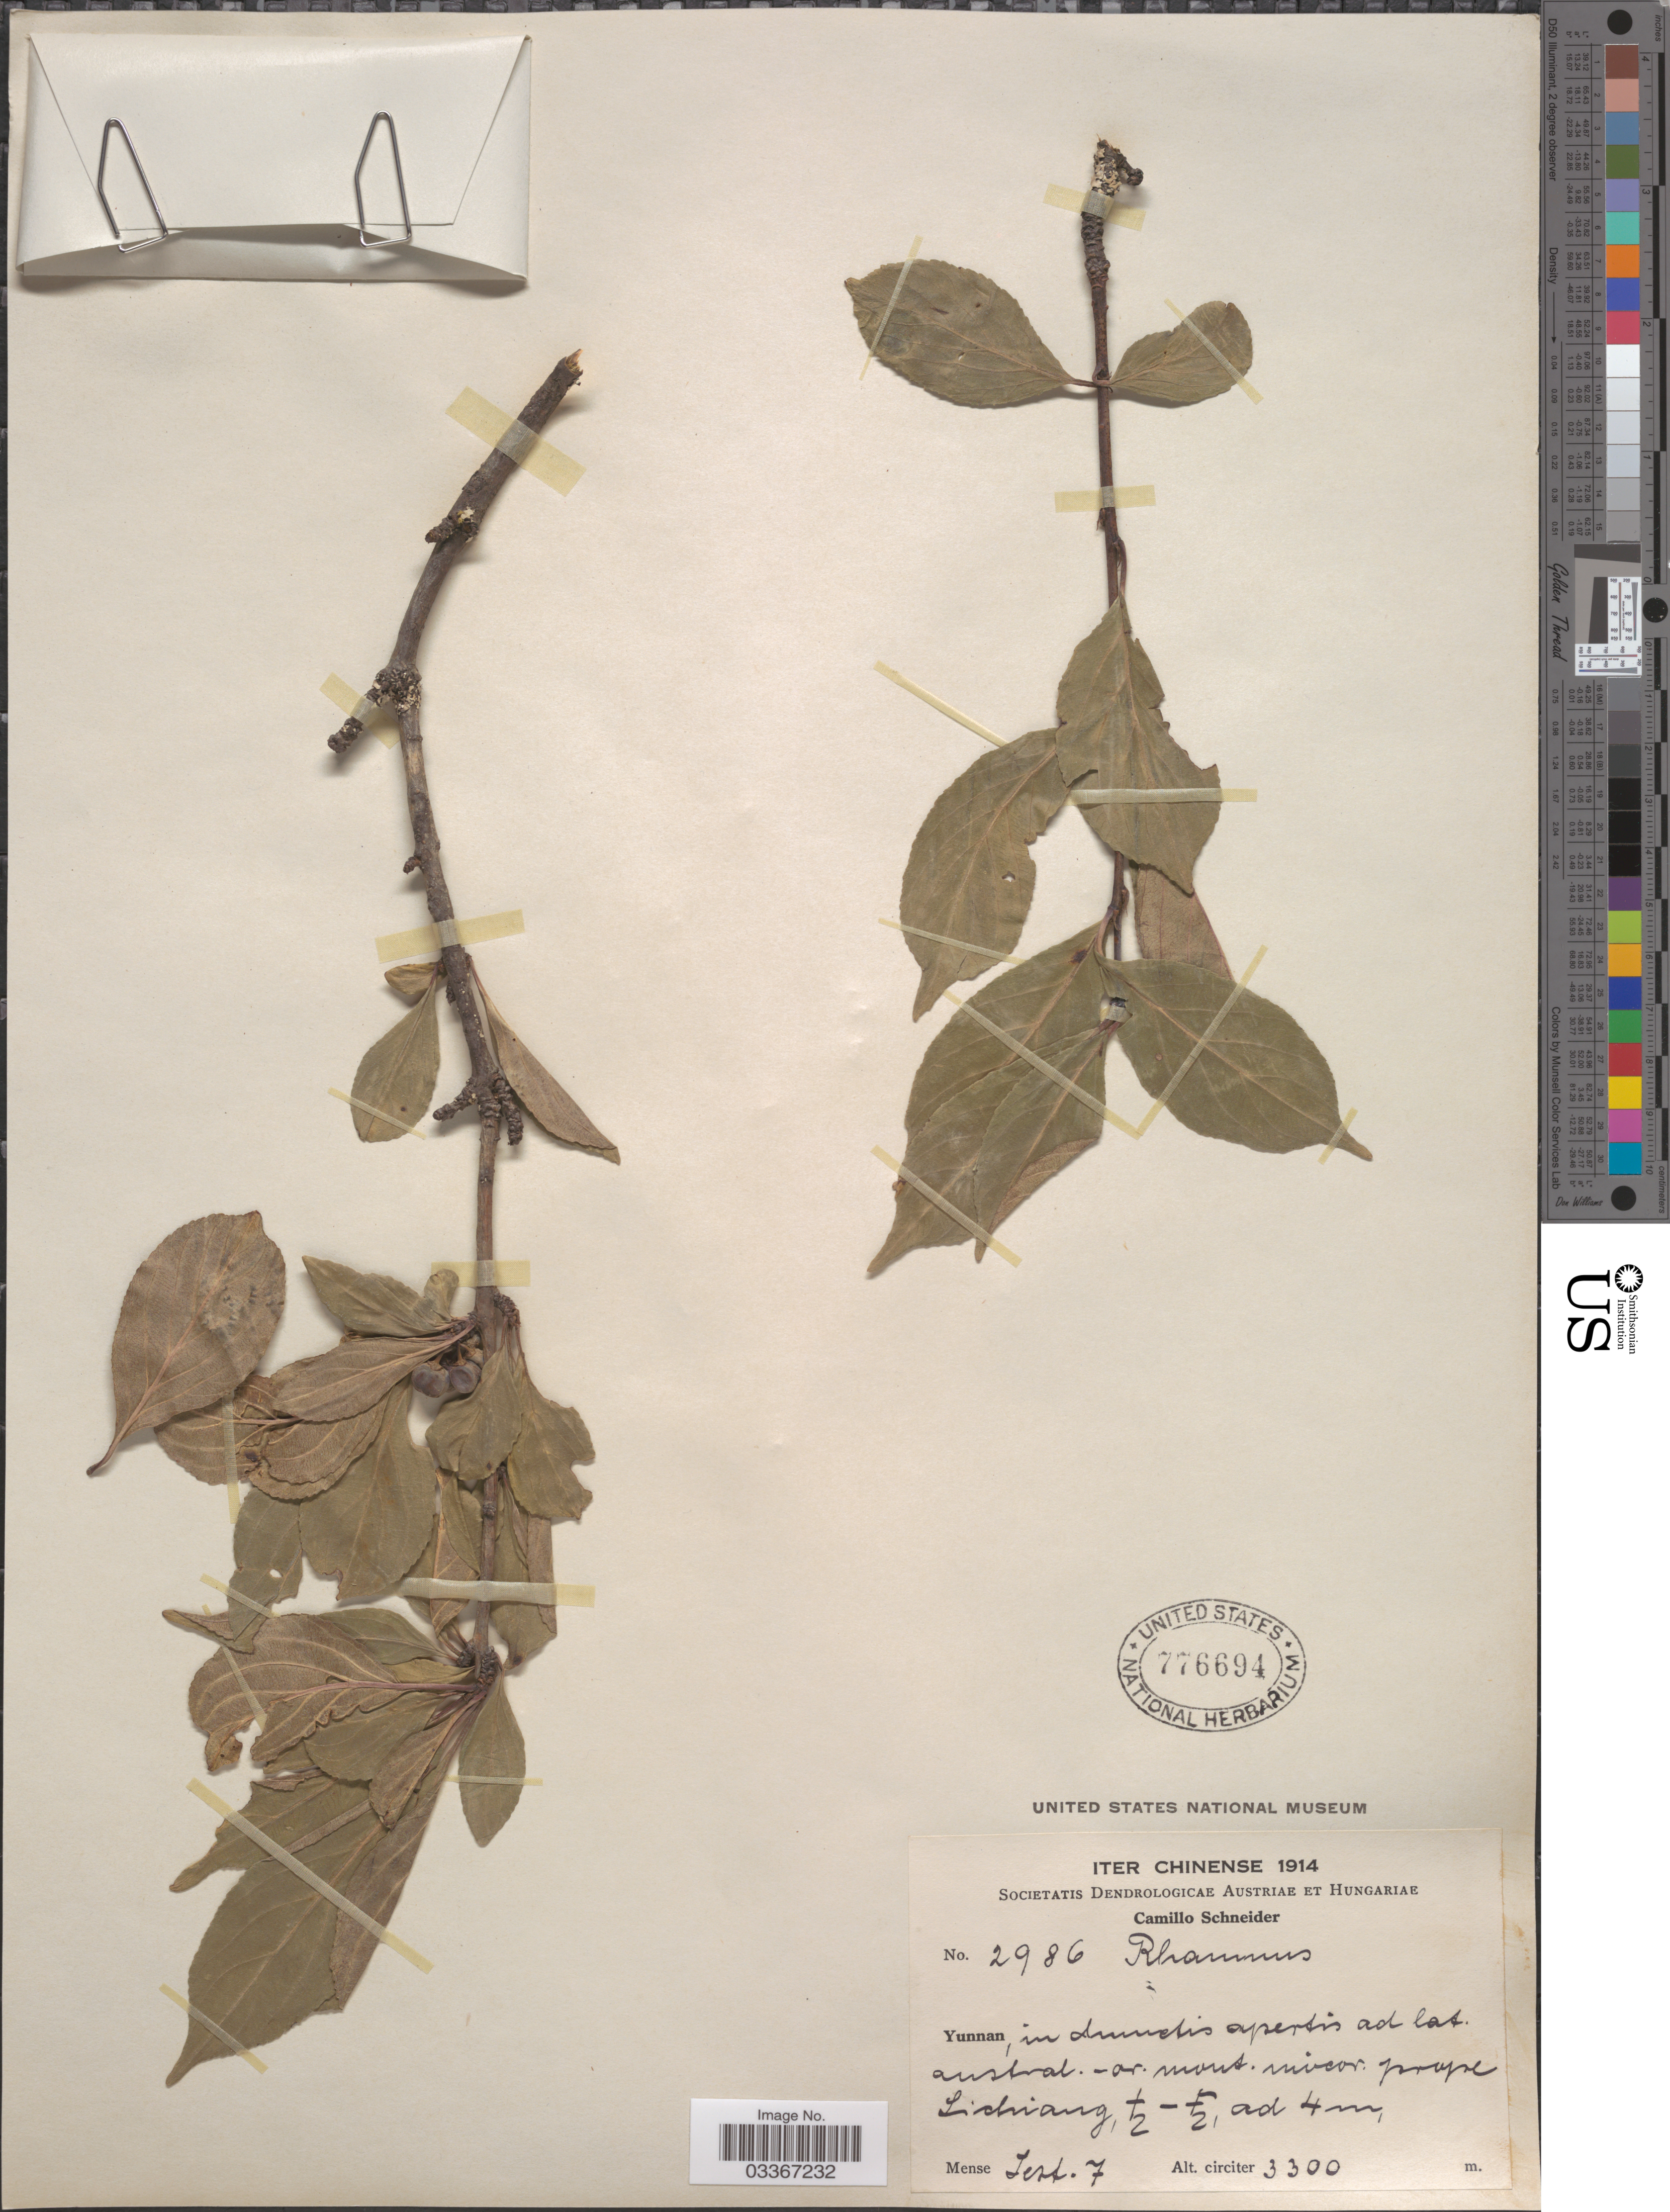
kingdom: Plantae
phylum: Tracheophyta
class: Magnoliopsida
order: Rosales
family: Rhamnaceae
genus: Rhamnus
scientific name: Rhamnus sp.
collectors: C. K. Schneider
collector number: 2986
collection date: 1914-09-07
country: China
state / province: Yunnan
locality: In dumetis apertis ad lat austral. -or. mont. Niveor. prope Lichiang.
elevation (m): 3300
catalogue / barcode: US 776694